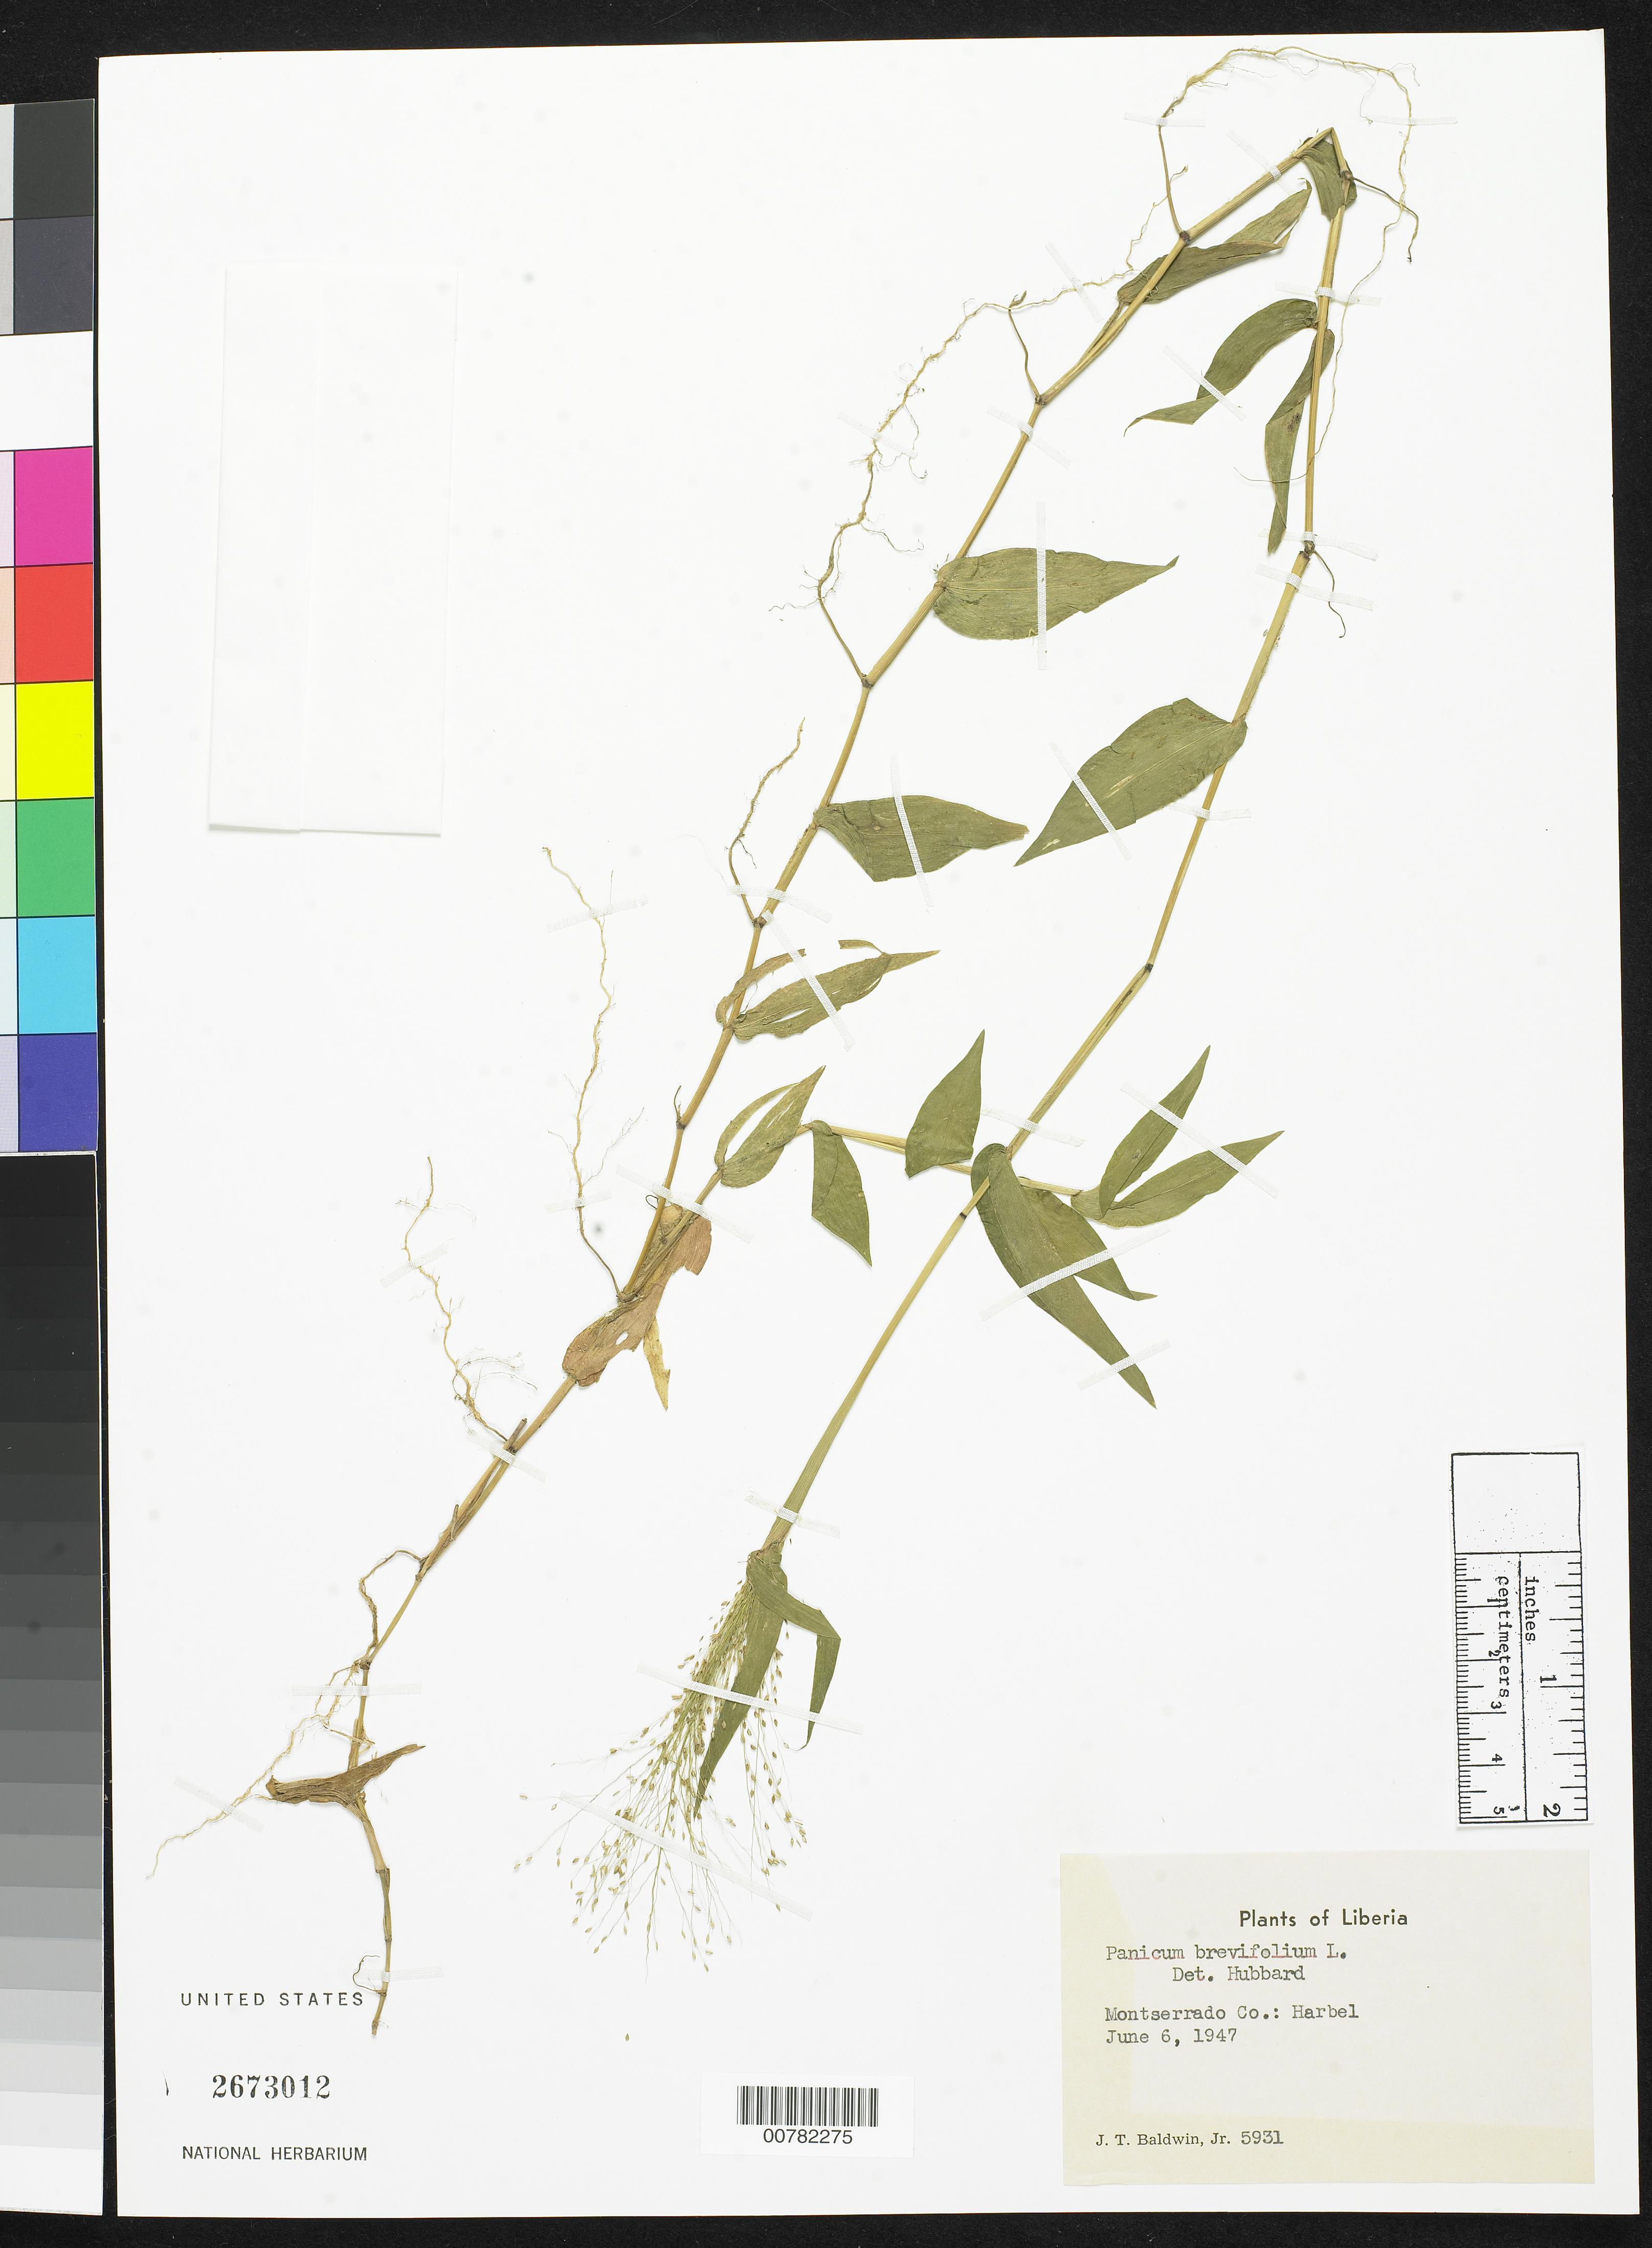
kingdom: Plantae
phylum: Tracheophyta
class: Liliopsida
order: Poales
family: Poaceae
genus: Panicum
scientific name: Panicum brevifolium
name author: L.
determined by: Hubbard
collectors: J. T. Baldwin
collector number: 5931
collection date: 1947-06-06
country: Liberia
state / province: Montserrado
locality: Harbel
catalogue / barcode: US 2673012